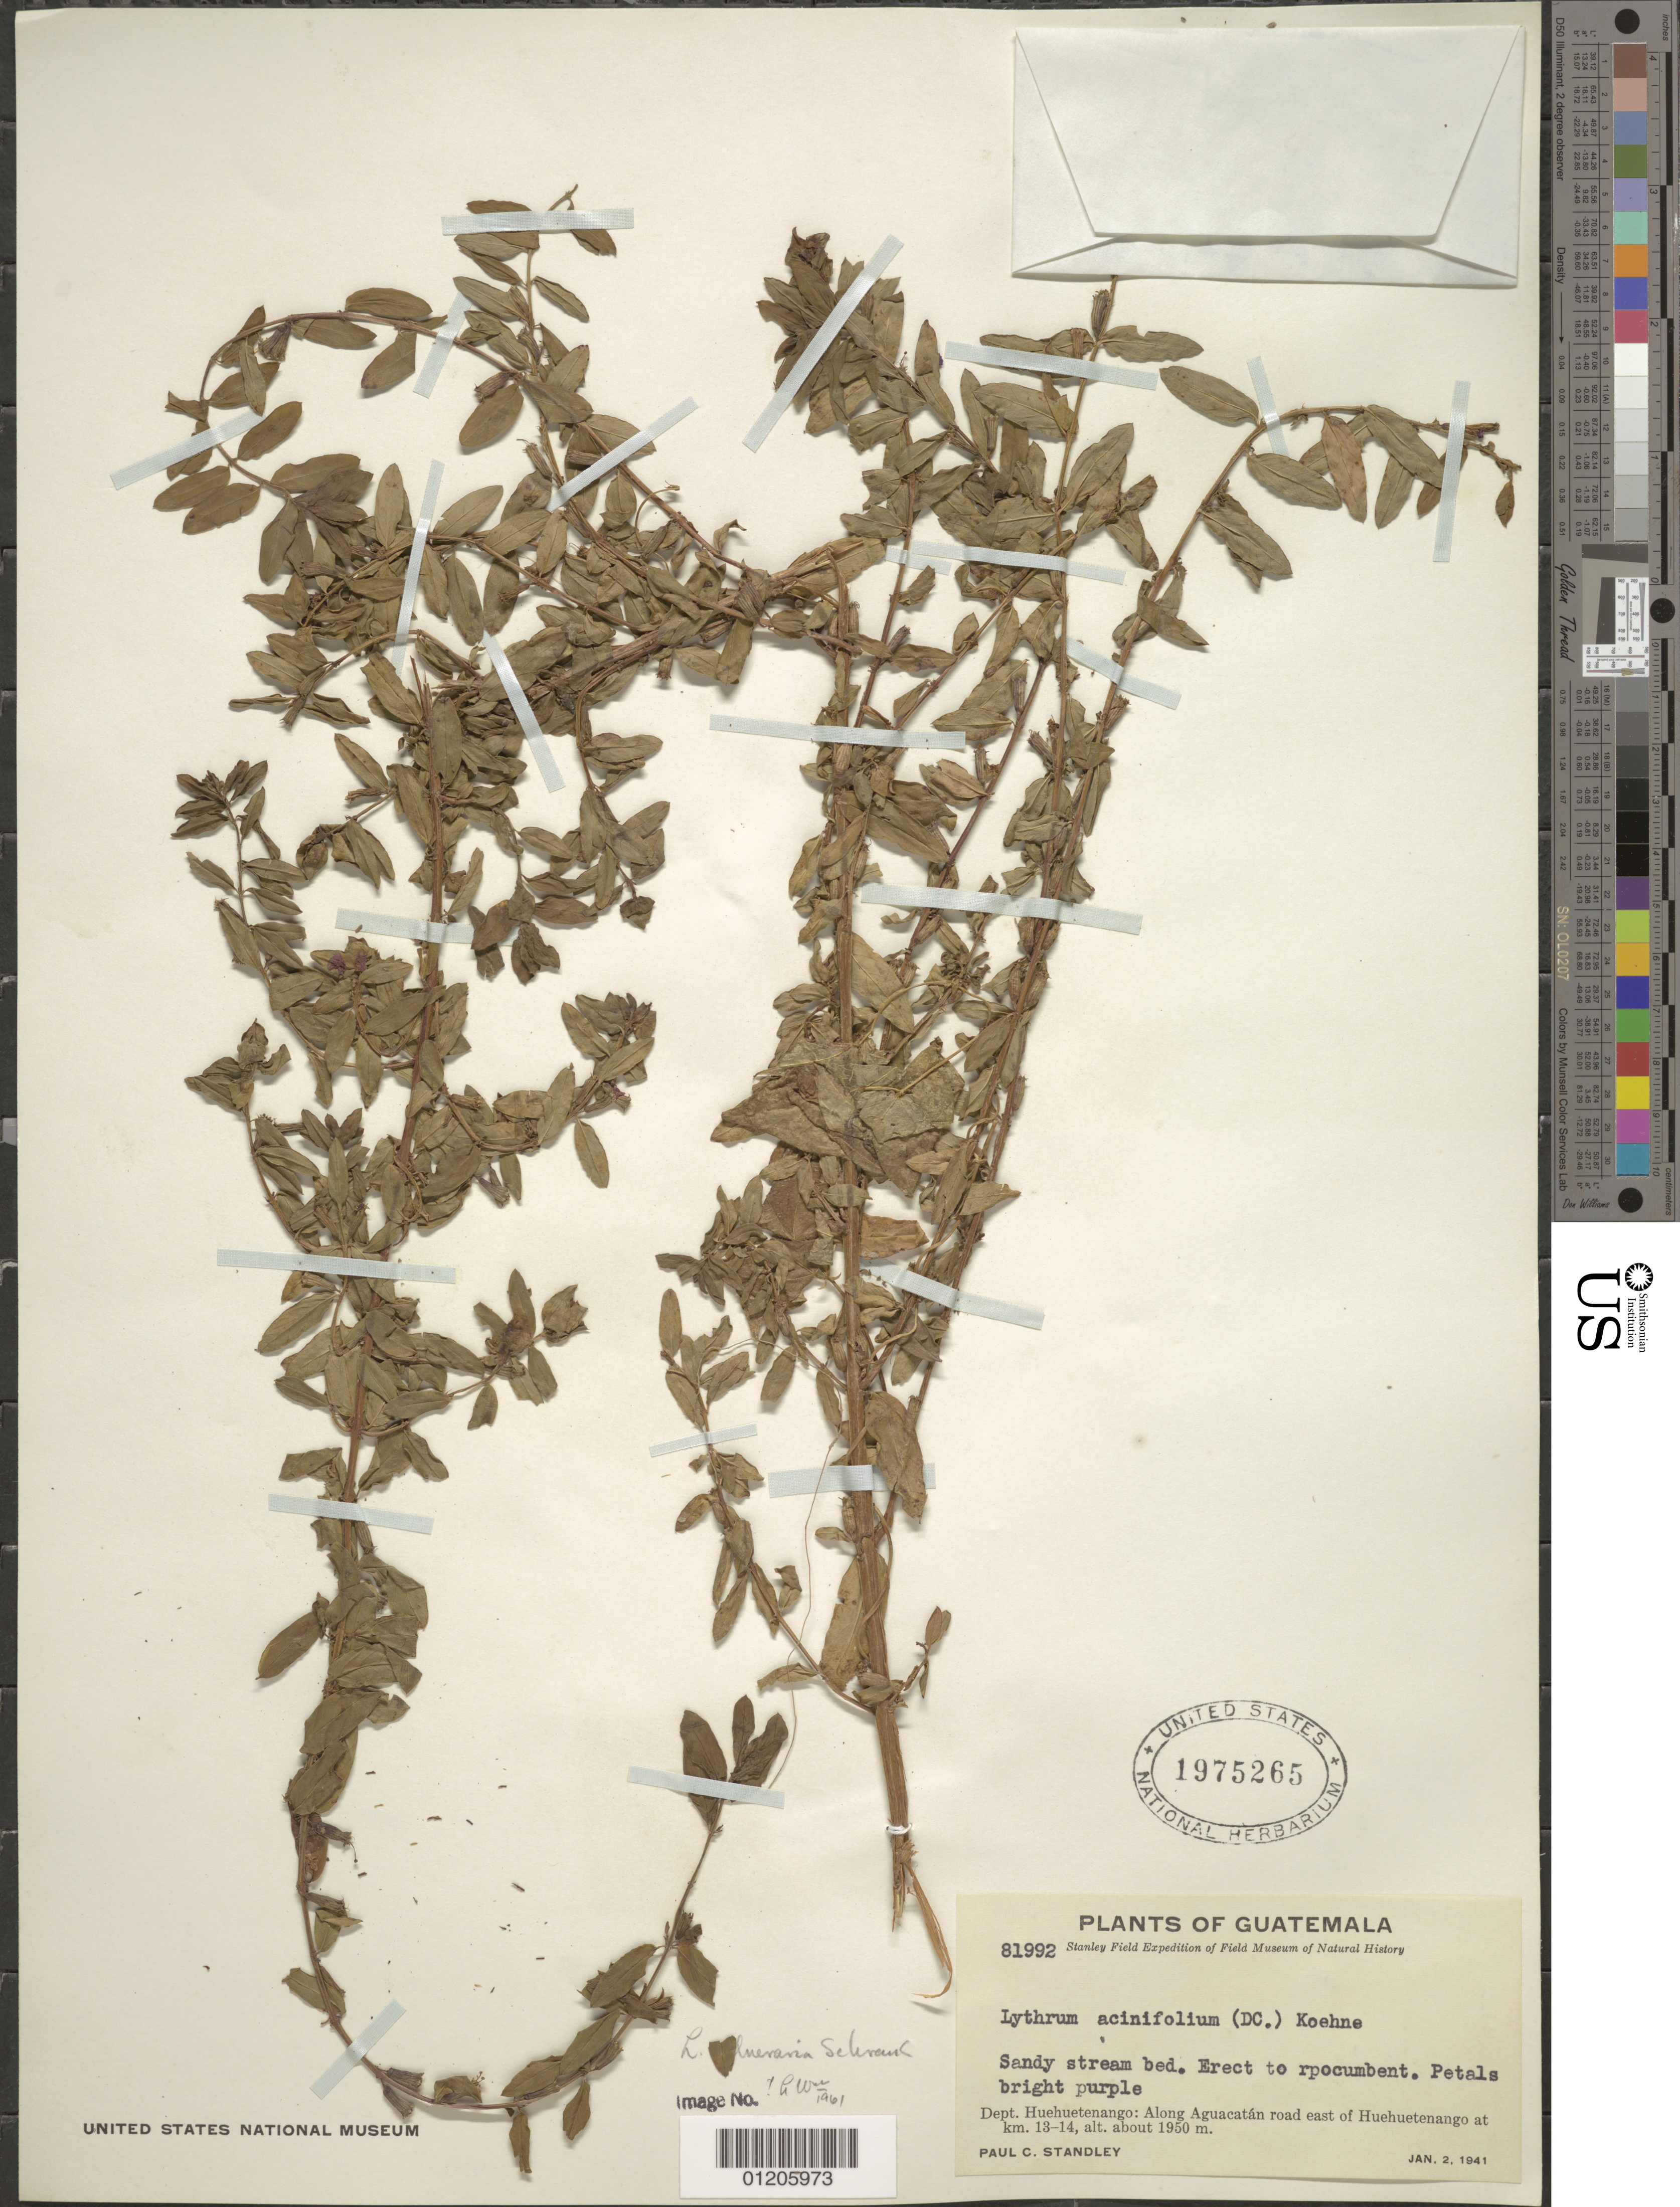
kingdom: Plantae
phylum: Tracheophyta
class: Magnoliopsida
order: Myrtales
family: Lythraceae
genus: Lythrum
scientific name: Lythrum vulneraria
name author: Aiton ex Schrank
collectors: P. C. Standley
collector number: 81992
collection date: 1941-01-02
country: Guatemala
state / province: Huehuetenango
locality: Along Aguacatan road east of Huehuetenangoat km. 13 - 14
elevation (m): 594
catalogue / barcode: US 1975265